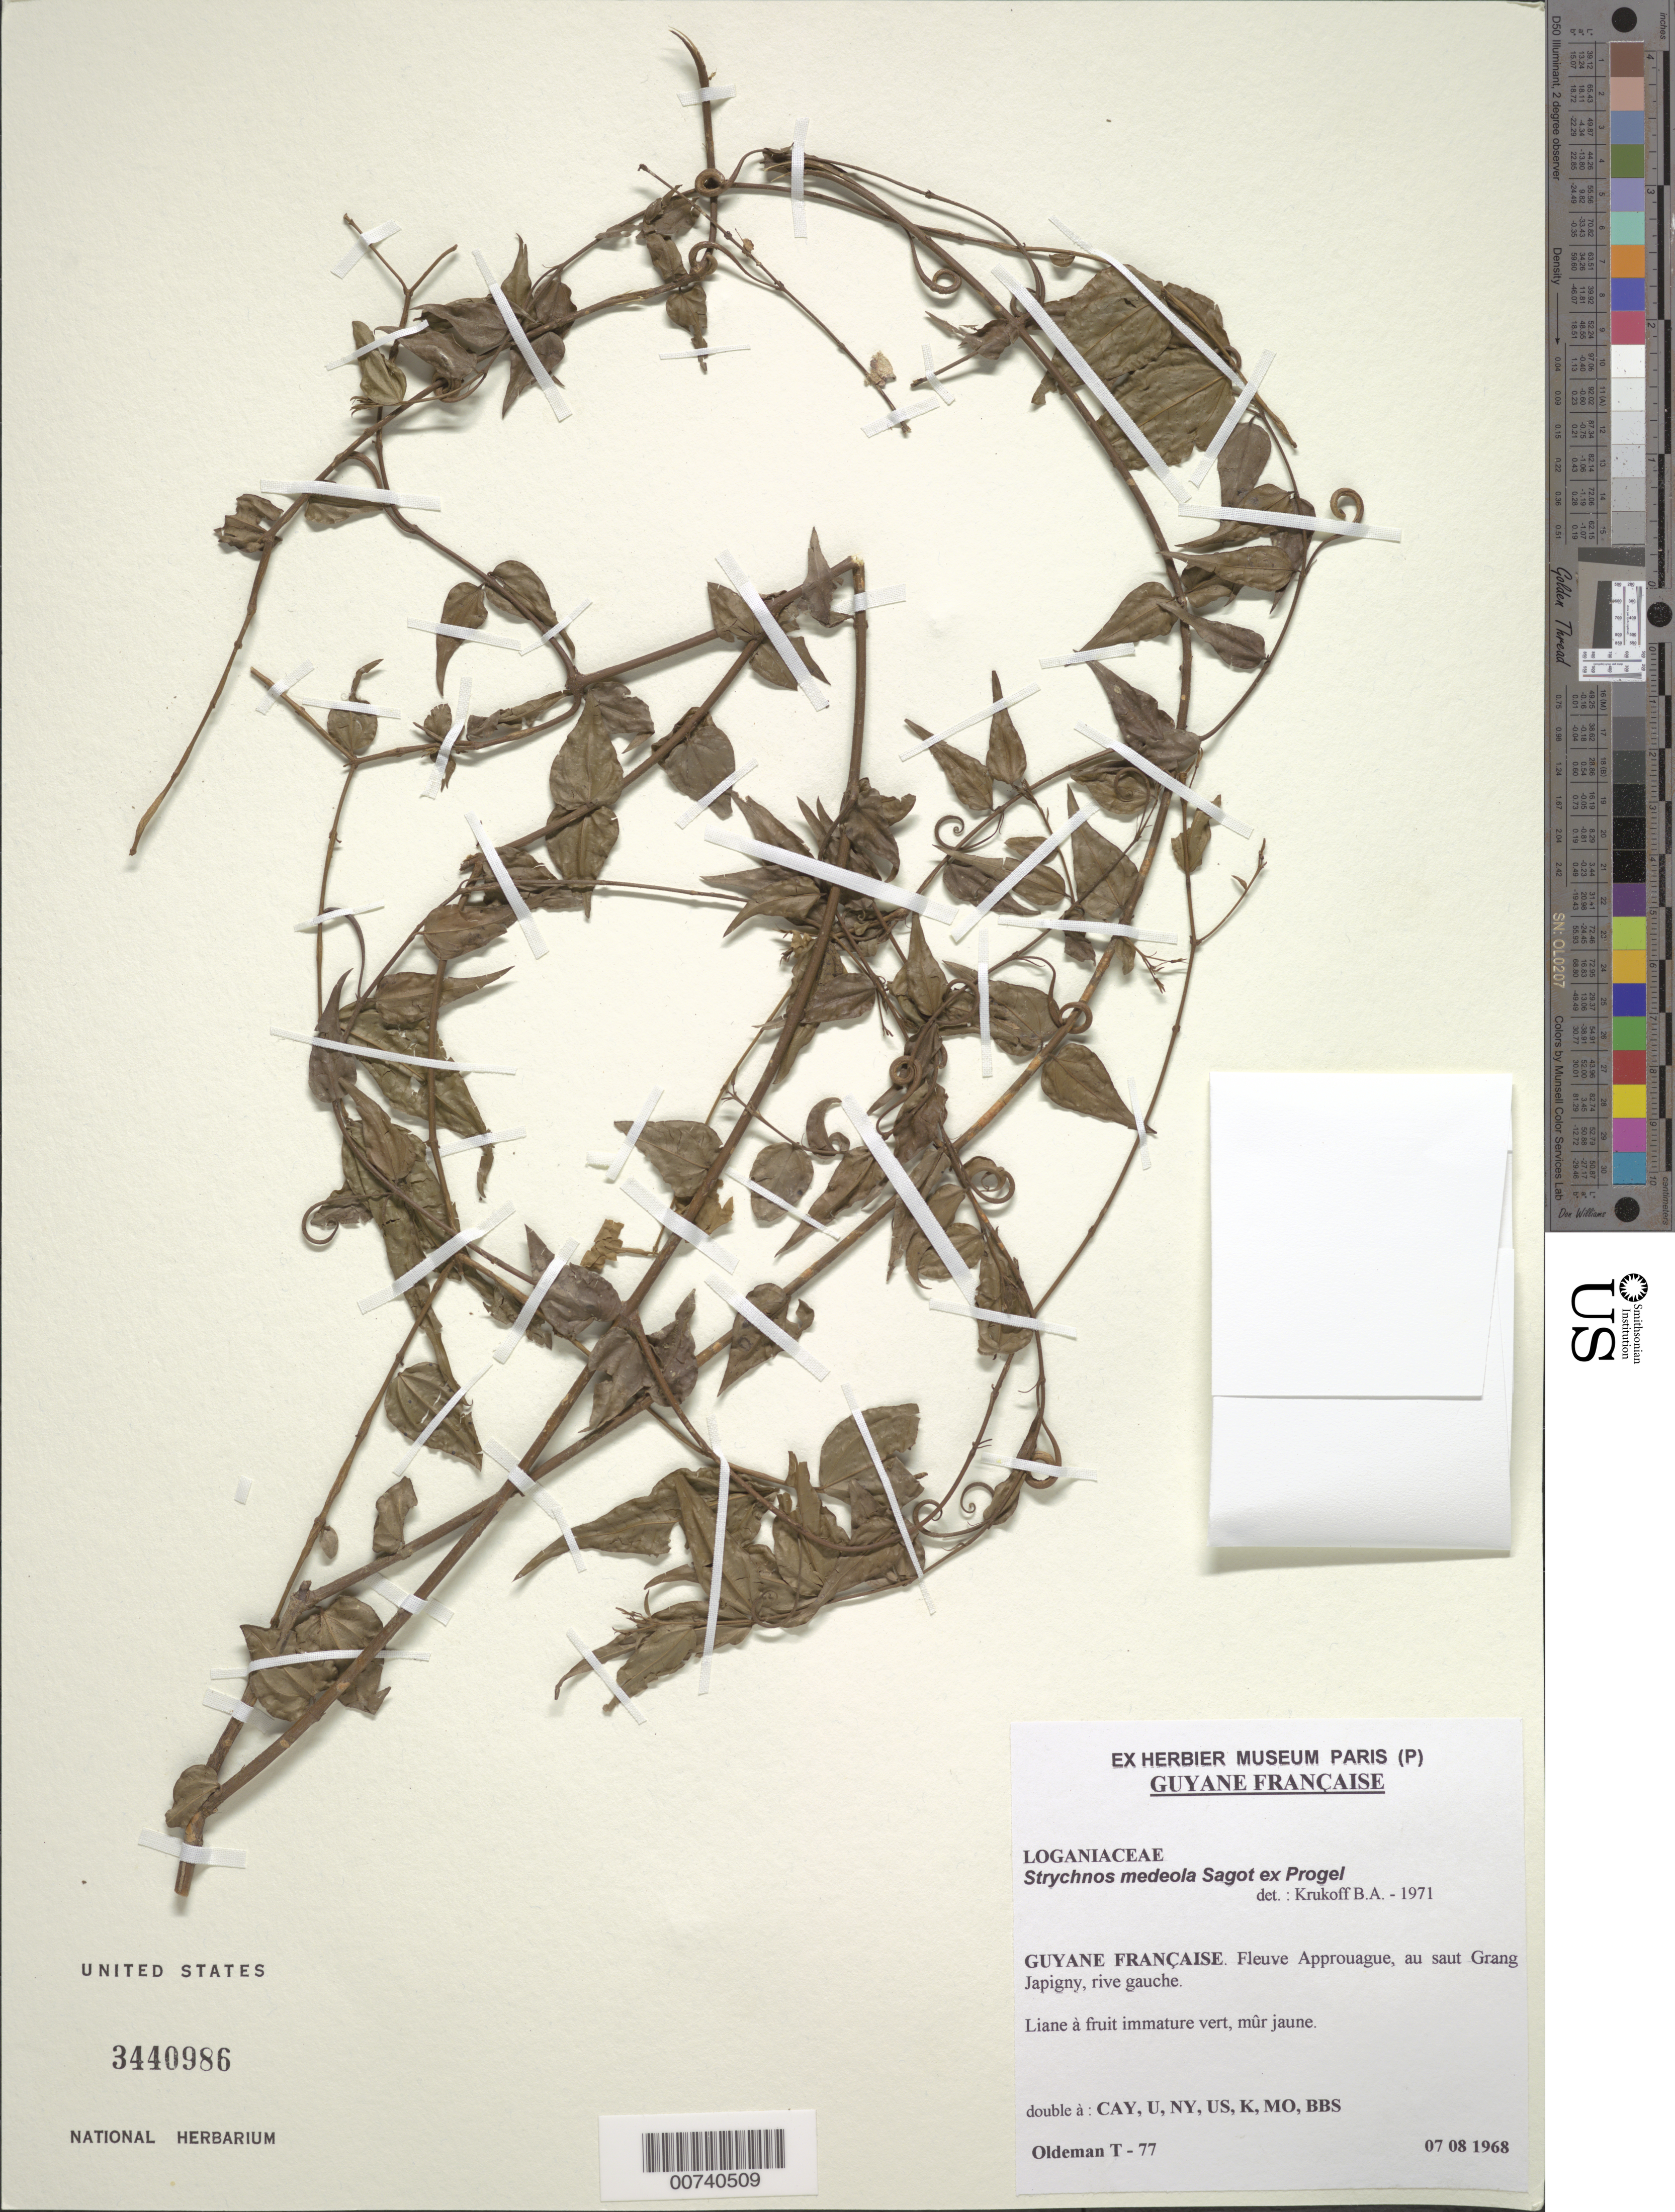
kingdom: Plantae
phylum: Tracheophyta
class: Magnoliopsida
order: Gentianales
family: Loganiaceae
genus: Strychnos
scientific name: Strychnos medeola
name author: Sagot ex Progel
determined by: Krukoff, B. A.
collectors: R. Oldeman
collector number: T 77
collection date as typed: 7-Aug-68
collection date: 1968-08-07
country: French Guiana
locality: Approuague R., Grand Japigny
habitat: Along river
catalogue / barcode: US 3440986